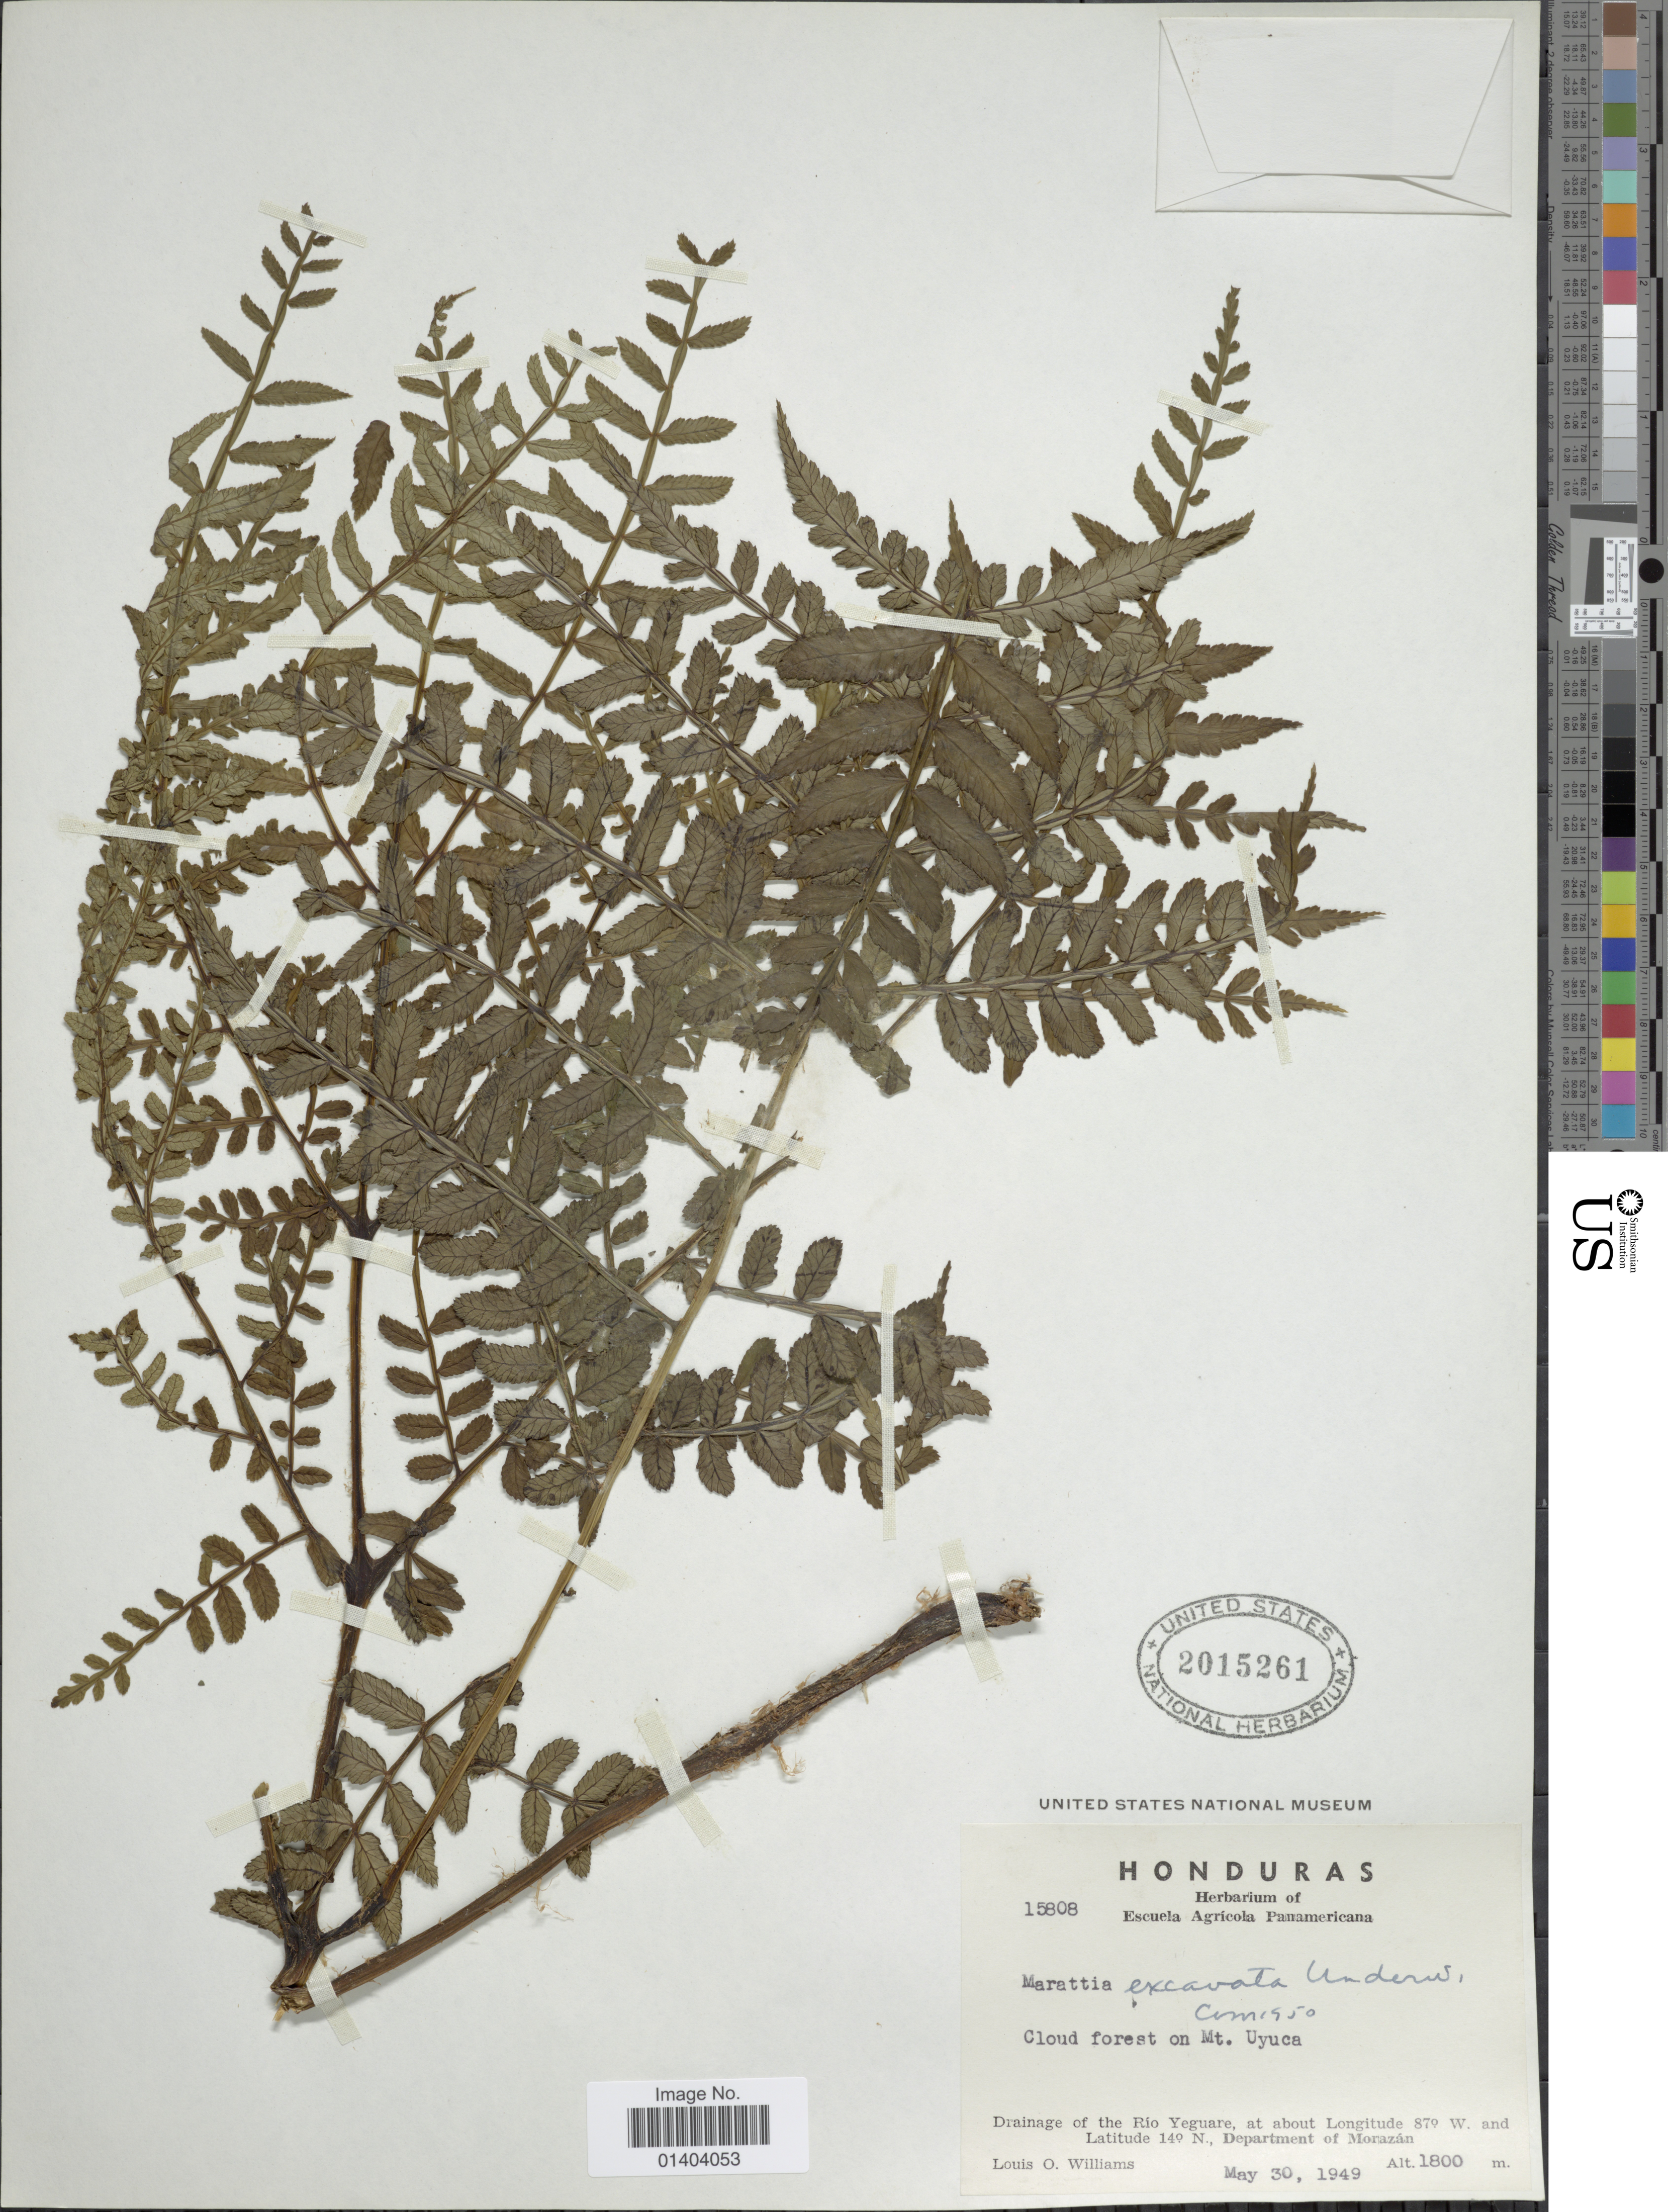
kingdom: Plantae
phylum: Tracheophyta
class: Polypodiopsida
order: Marattiales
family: Marattiaceae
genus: Marattia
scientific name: Marattia excavata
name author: Underw.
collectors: L. O. Williams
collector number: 15808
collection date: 1949-05-30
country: Honduras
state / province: Fco. Morazán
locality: Cloud forest on Mt Uyuca, Drainage of the Rio Yeguare, Department of Morazan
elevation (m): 1800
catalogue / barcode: US 2015261